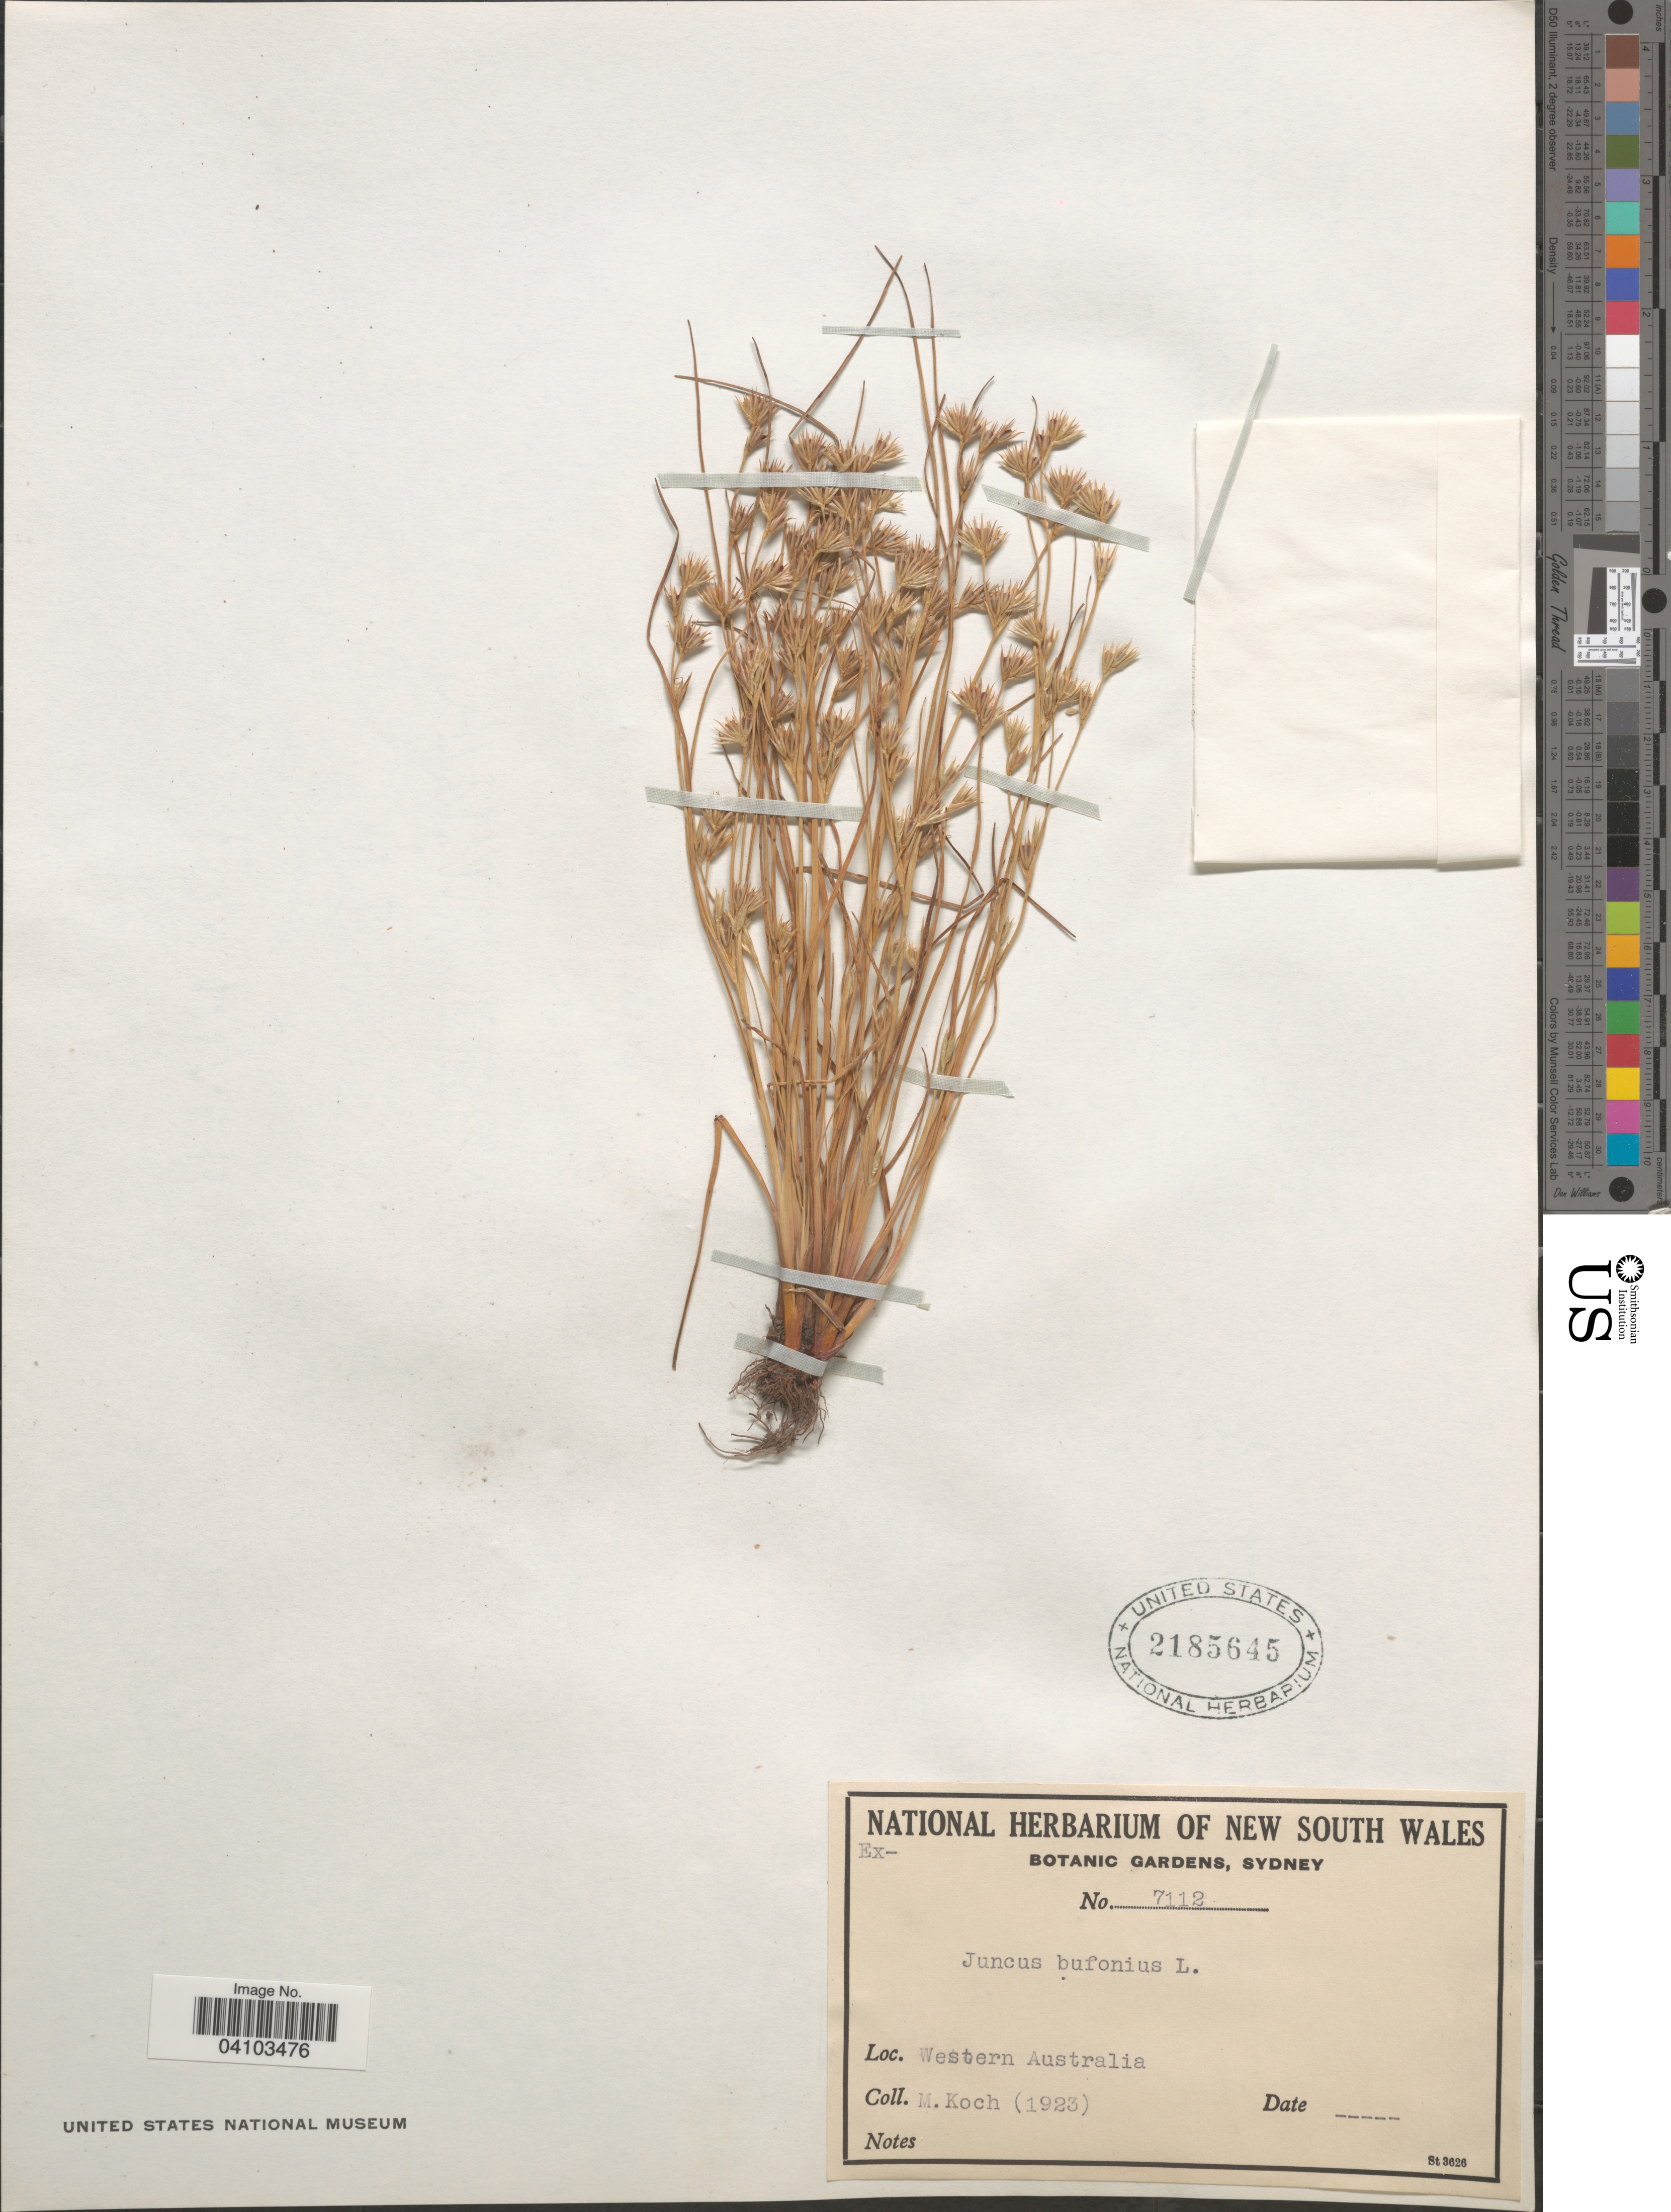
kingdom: Plantae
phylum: Tracheophyta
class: Liliopsida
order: Poales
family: Juncaceae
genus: Juncus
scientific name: Juncus bufonius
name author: L.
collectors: M. Koch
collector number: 1923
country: Australia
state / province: Western Australia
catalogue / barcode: US 2185645